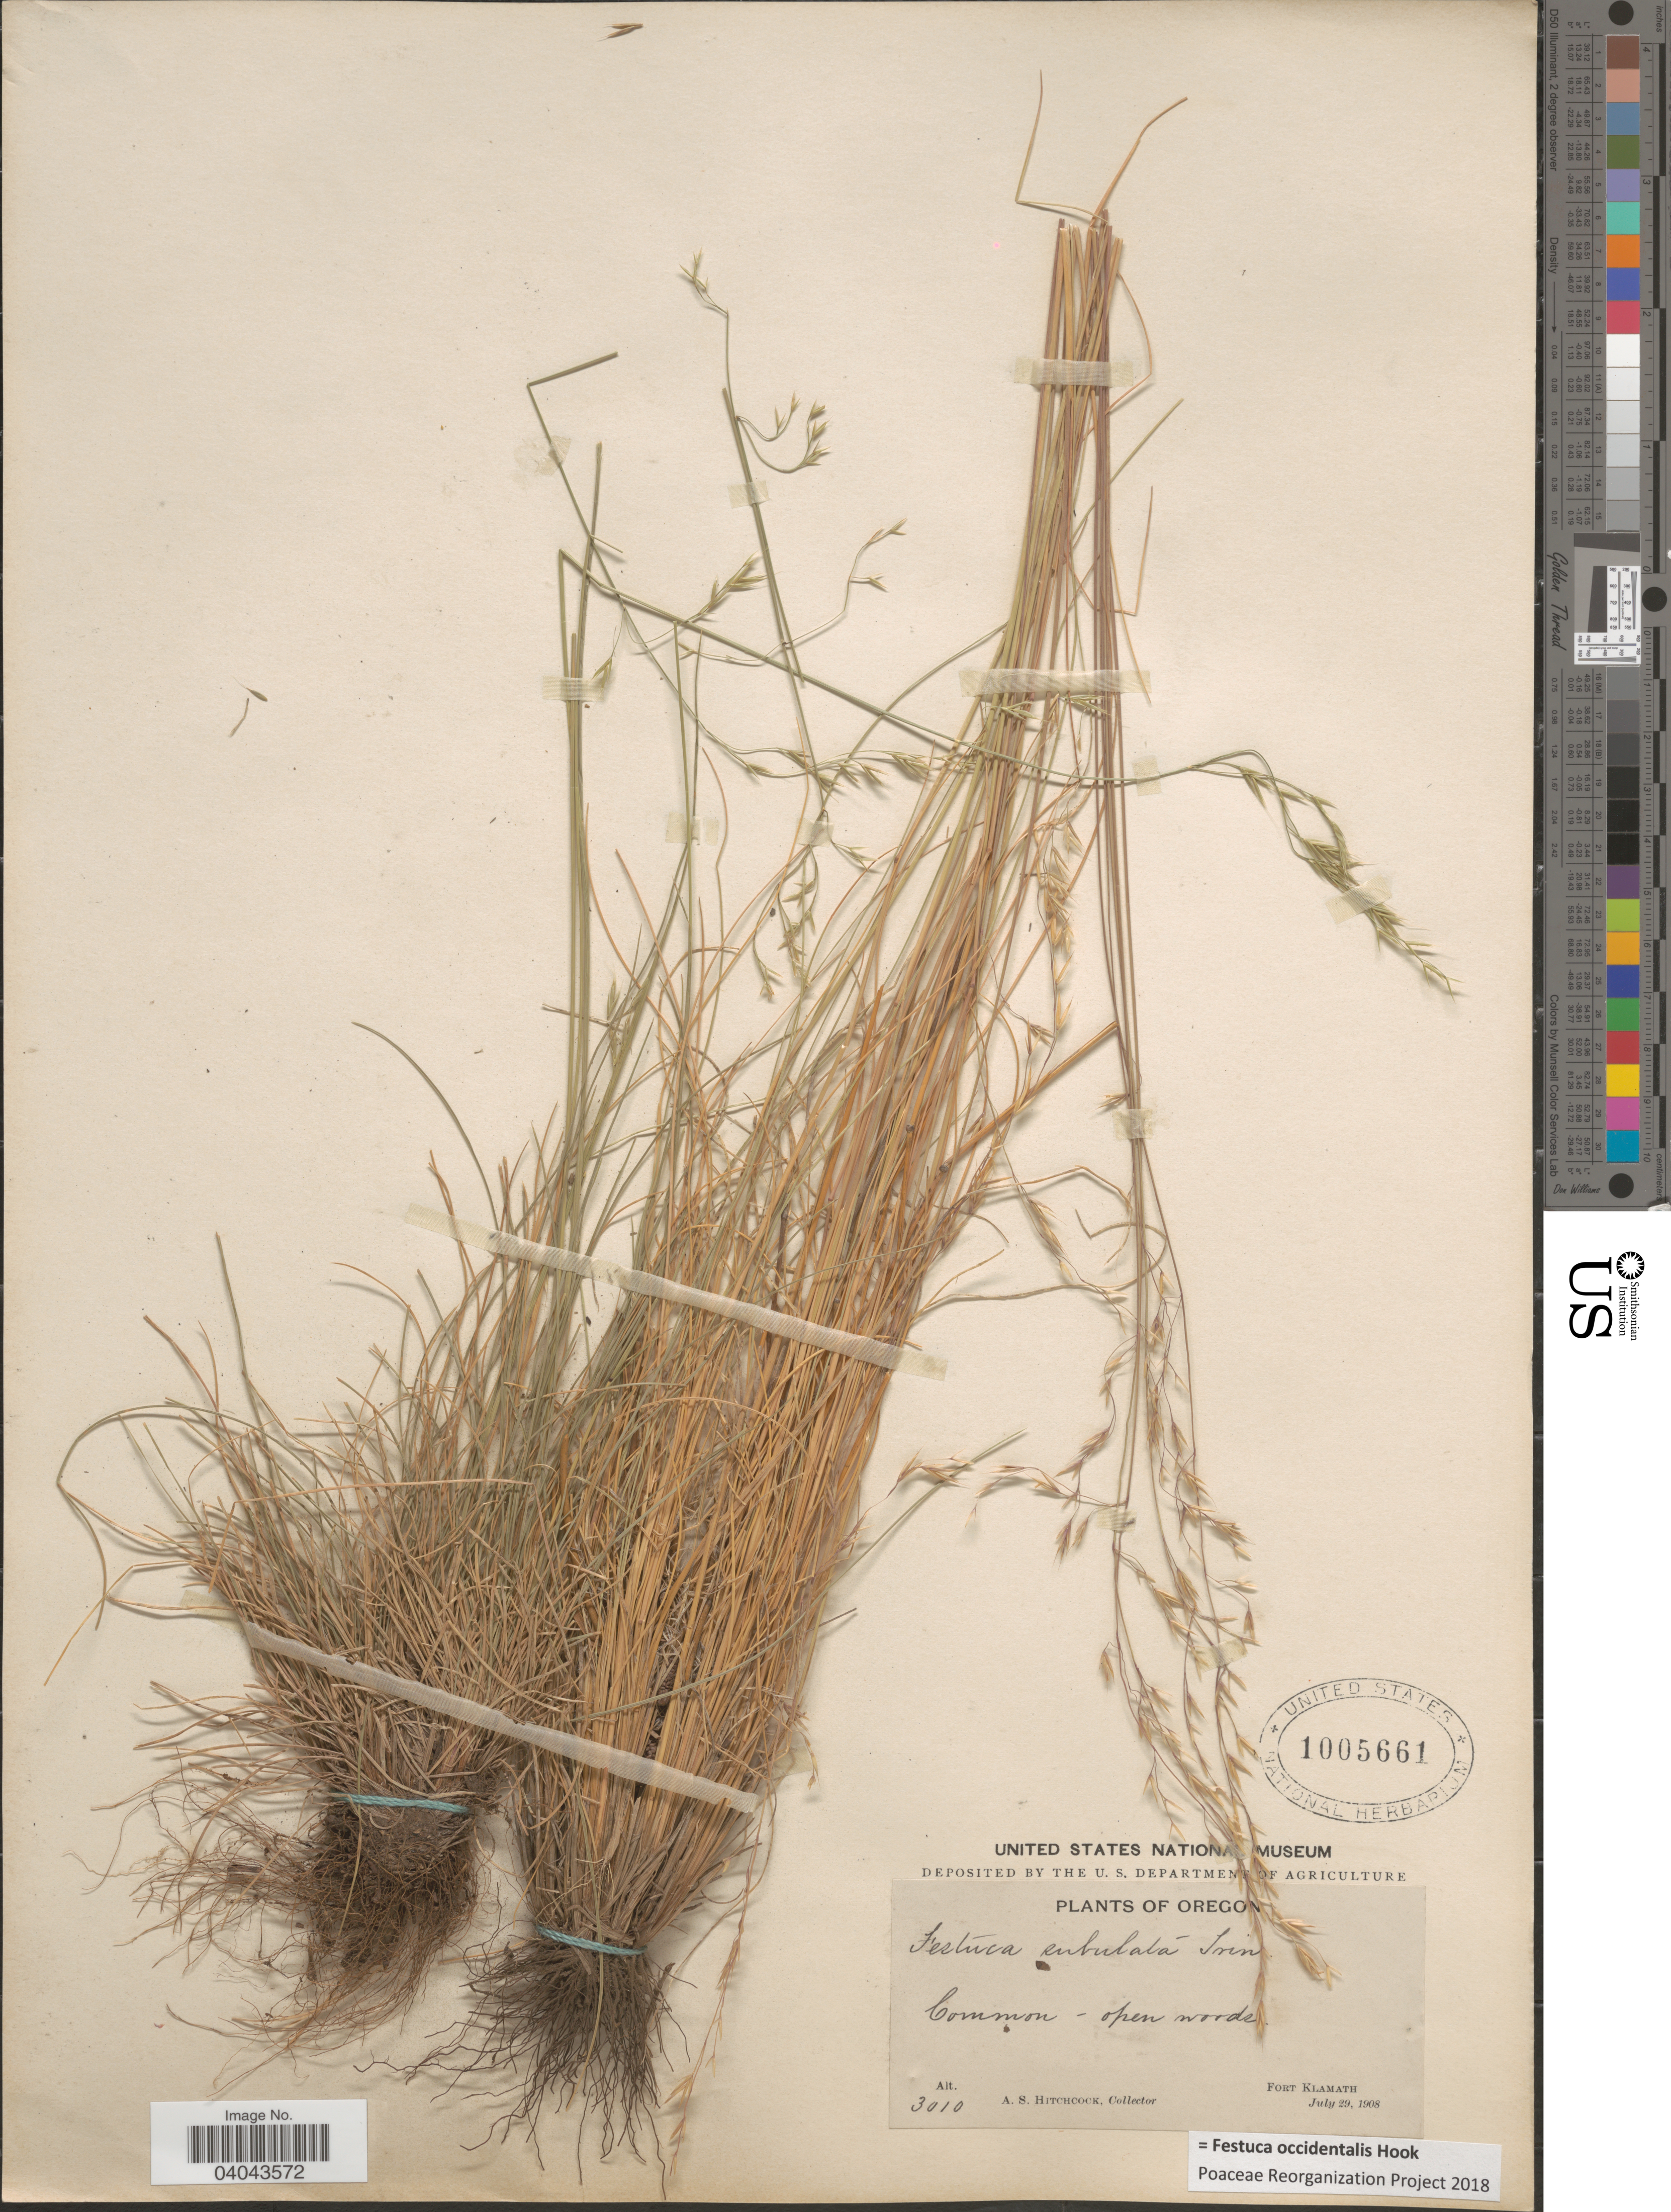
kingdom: Plantae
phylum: Tracheophyta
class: Liliopsida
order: Poales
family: Poaceae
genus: Festuca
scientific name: Festuca occidentalis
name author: Hook.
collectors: A. S. Hitchcock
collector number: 3010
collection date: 1908-07-29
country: United States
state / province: Oregon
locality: Fort Klamath.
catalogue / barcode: US 1005661